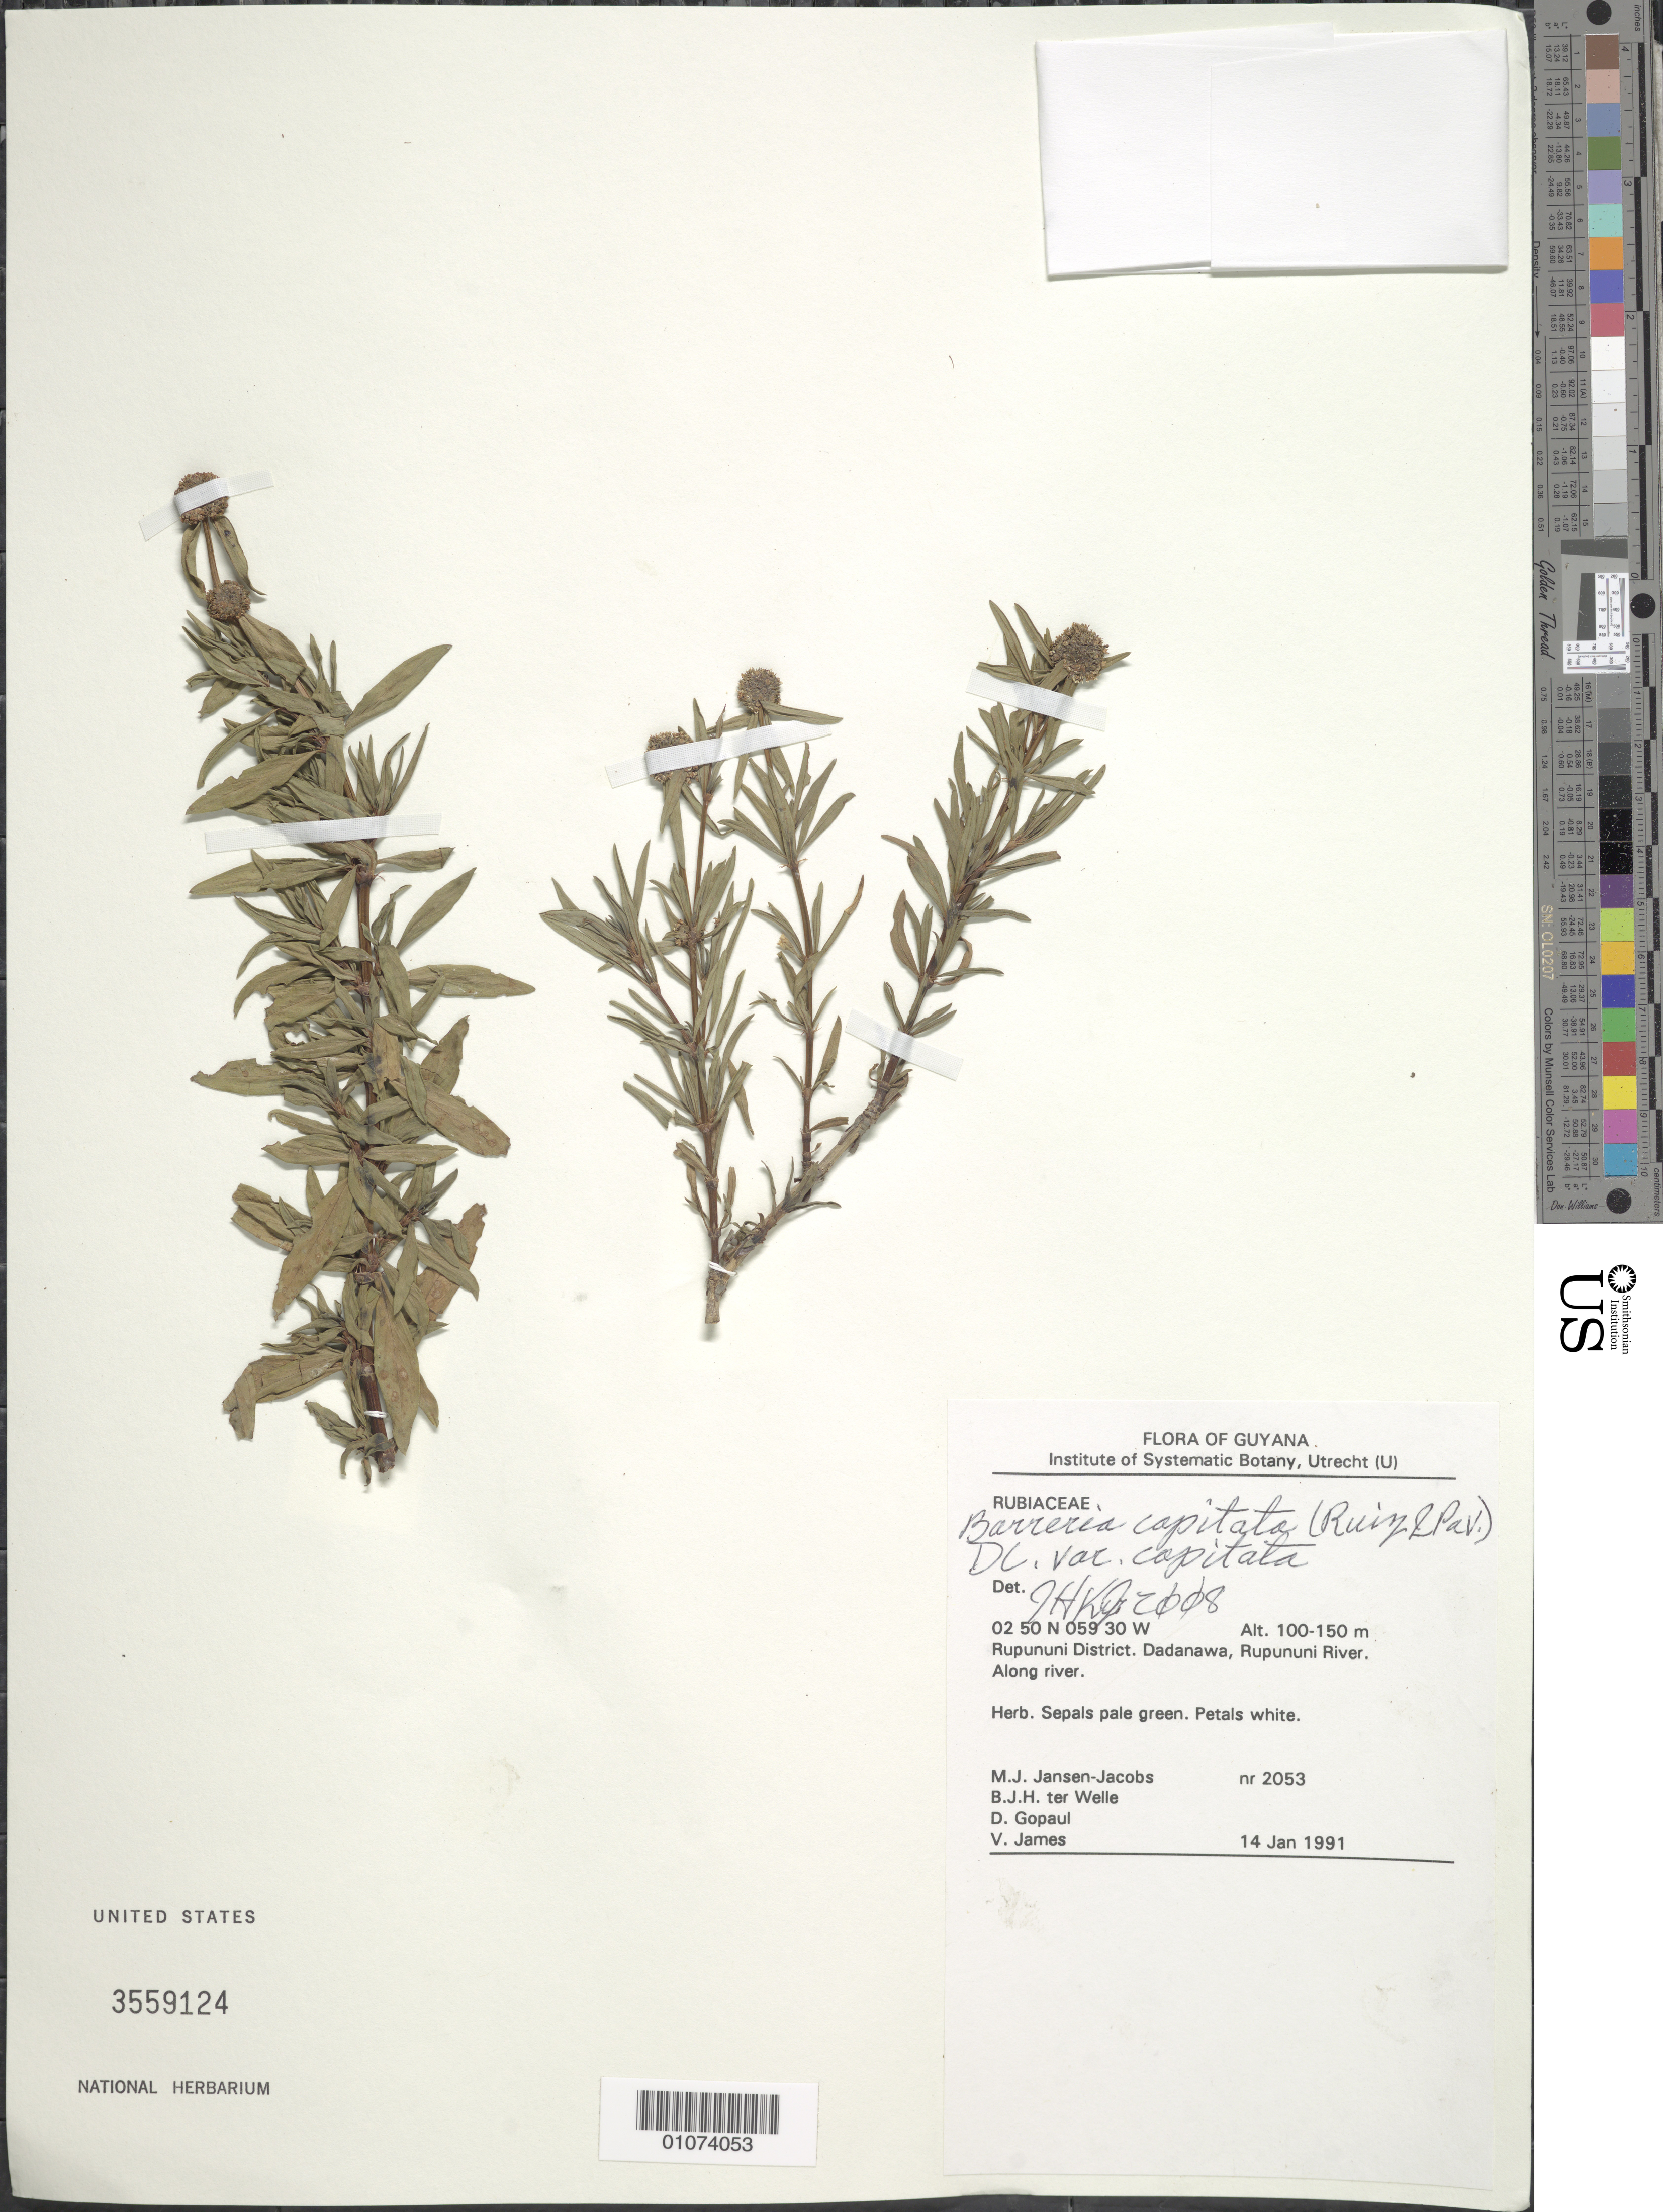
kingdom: Plantae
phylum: Tracheophyta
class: Magnoliopsida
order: Gentianales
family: Rubiaceae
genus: Borreria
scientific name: Borreria capitata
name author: (Ruiz & Pav.) DC.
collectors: M. J. Jansen-Jacobs, B. Welle, D. Gopaul & V. James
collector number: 2053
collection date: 1991-01-14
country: Guyana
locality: Rupununi District. Dadanawa, Rupununi River. Along river.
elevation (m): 100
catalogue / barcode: US 3559124